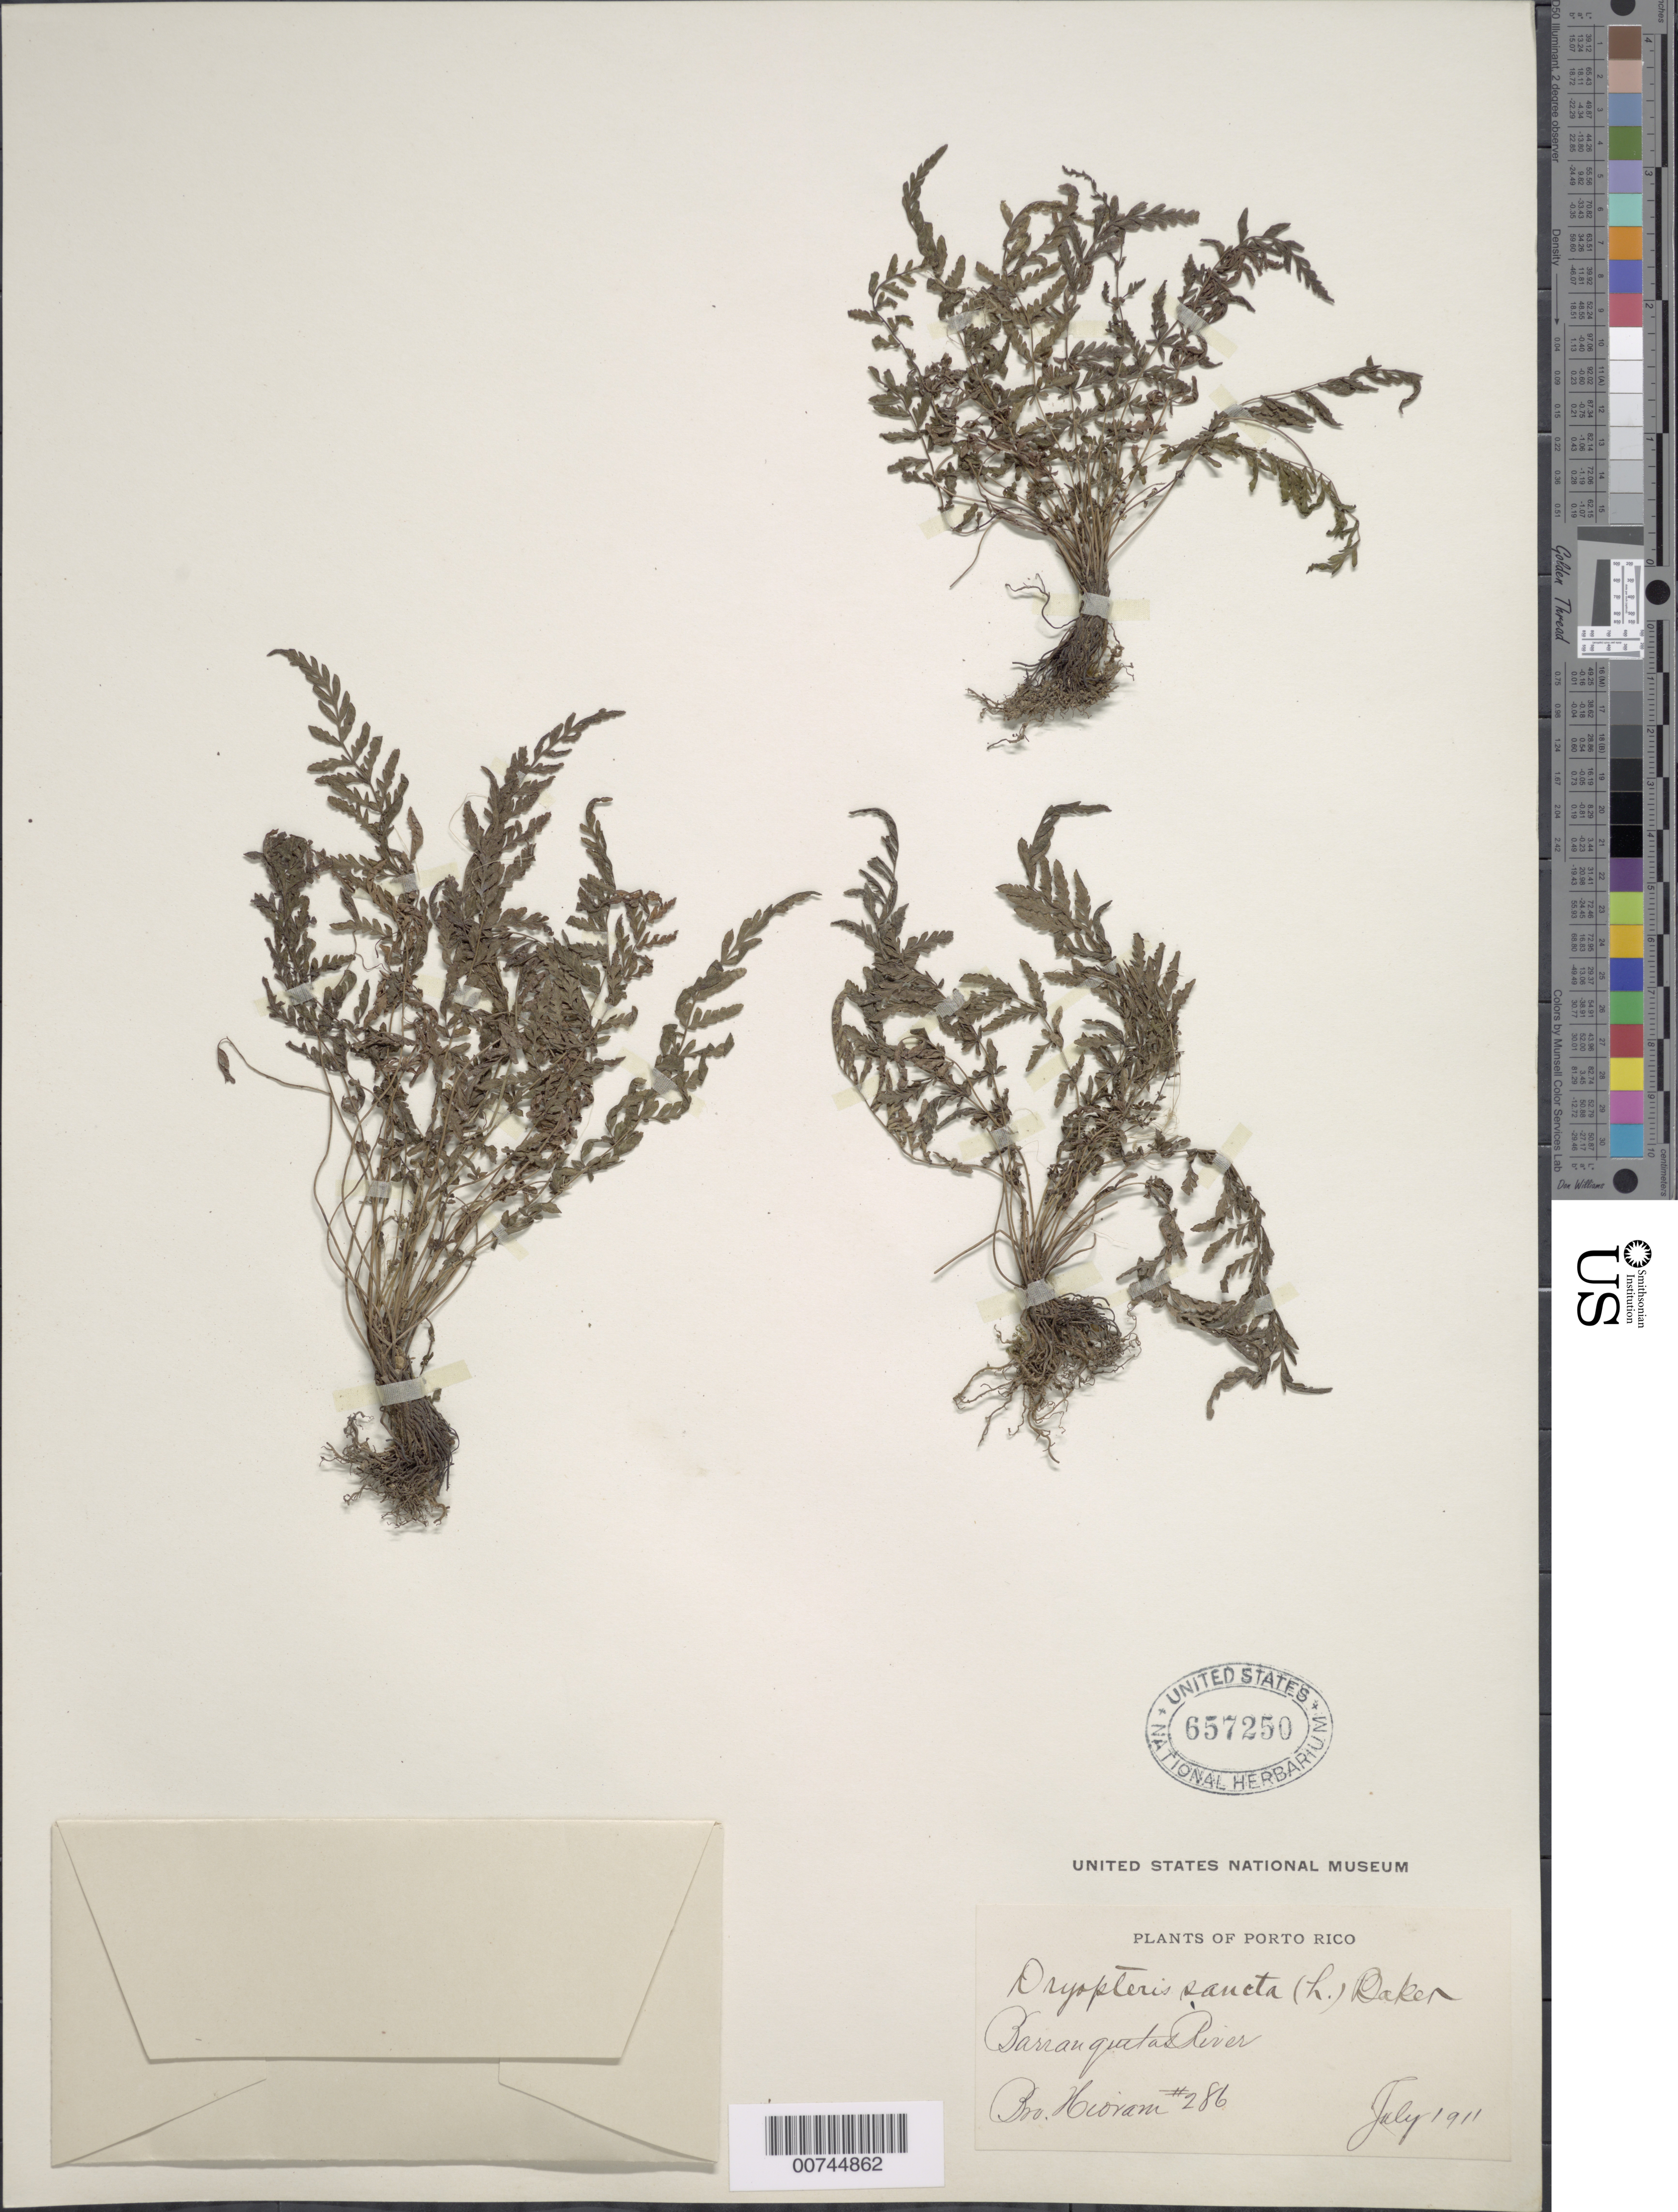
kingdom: Plantae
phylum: Tracheophyta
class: Polypodiopsida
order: Polypodiales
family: Thelypteridaceae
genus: Amauropelta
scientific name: Amauropelta sancta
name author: (L.) Pic. Serm.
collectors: Bro. Hioram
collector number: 286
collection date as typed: Jul 1911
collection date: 1911-07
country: Puerto Rico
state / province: Barranquitas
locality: Barranquitas River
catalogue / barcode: US 657250